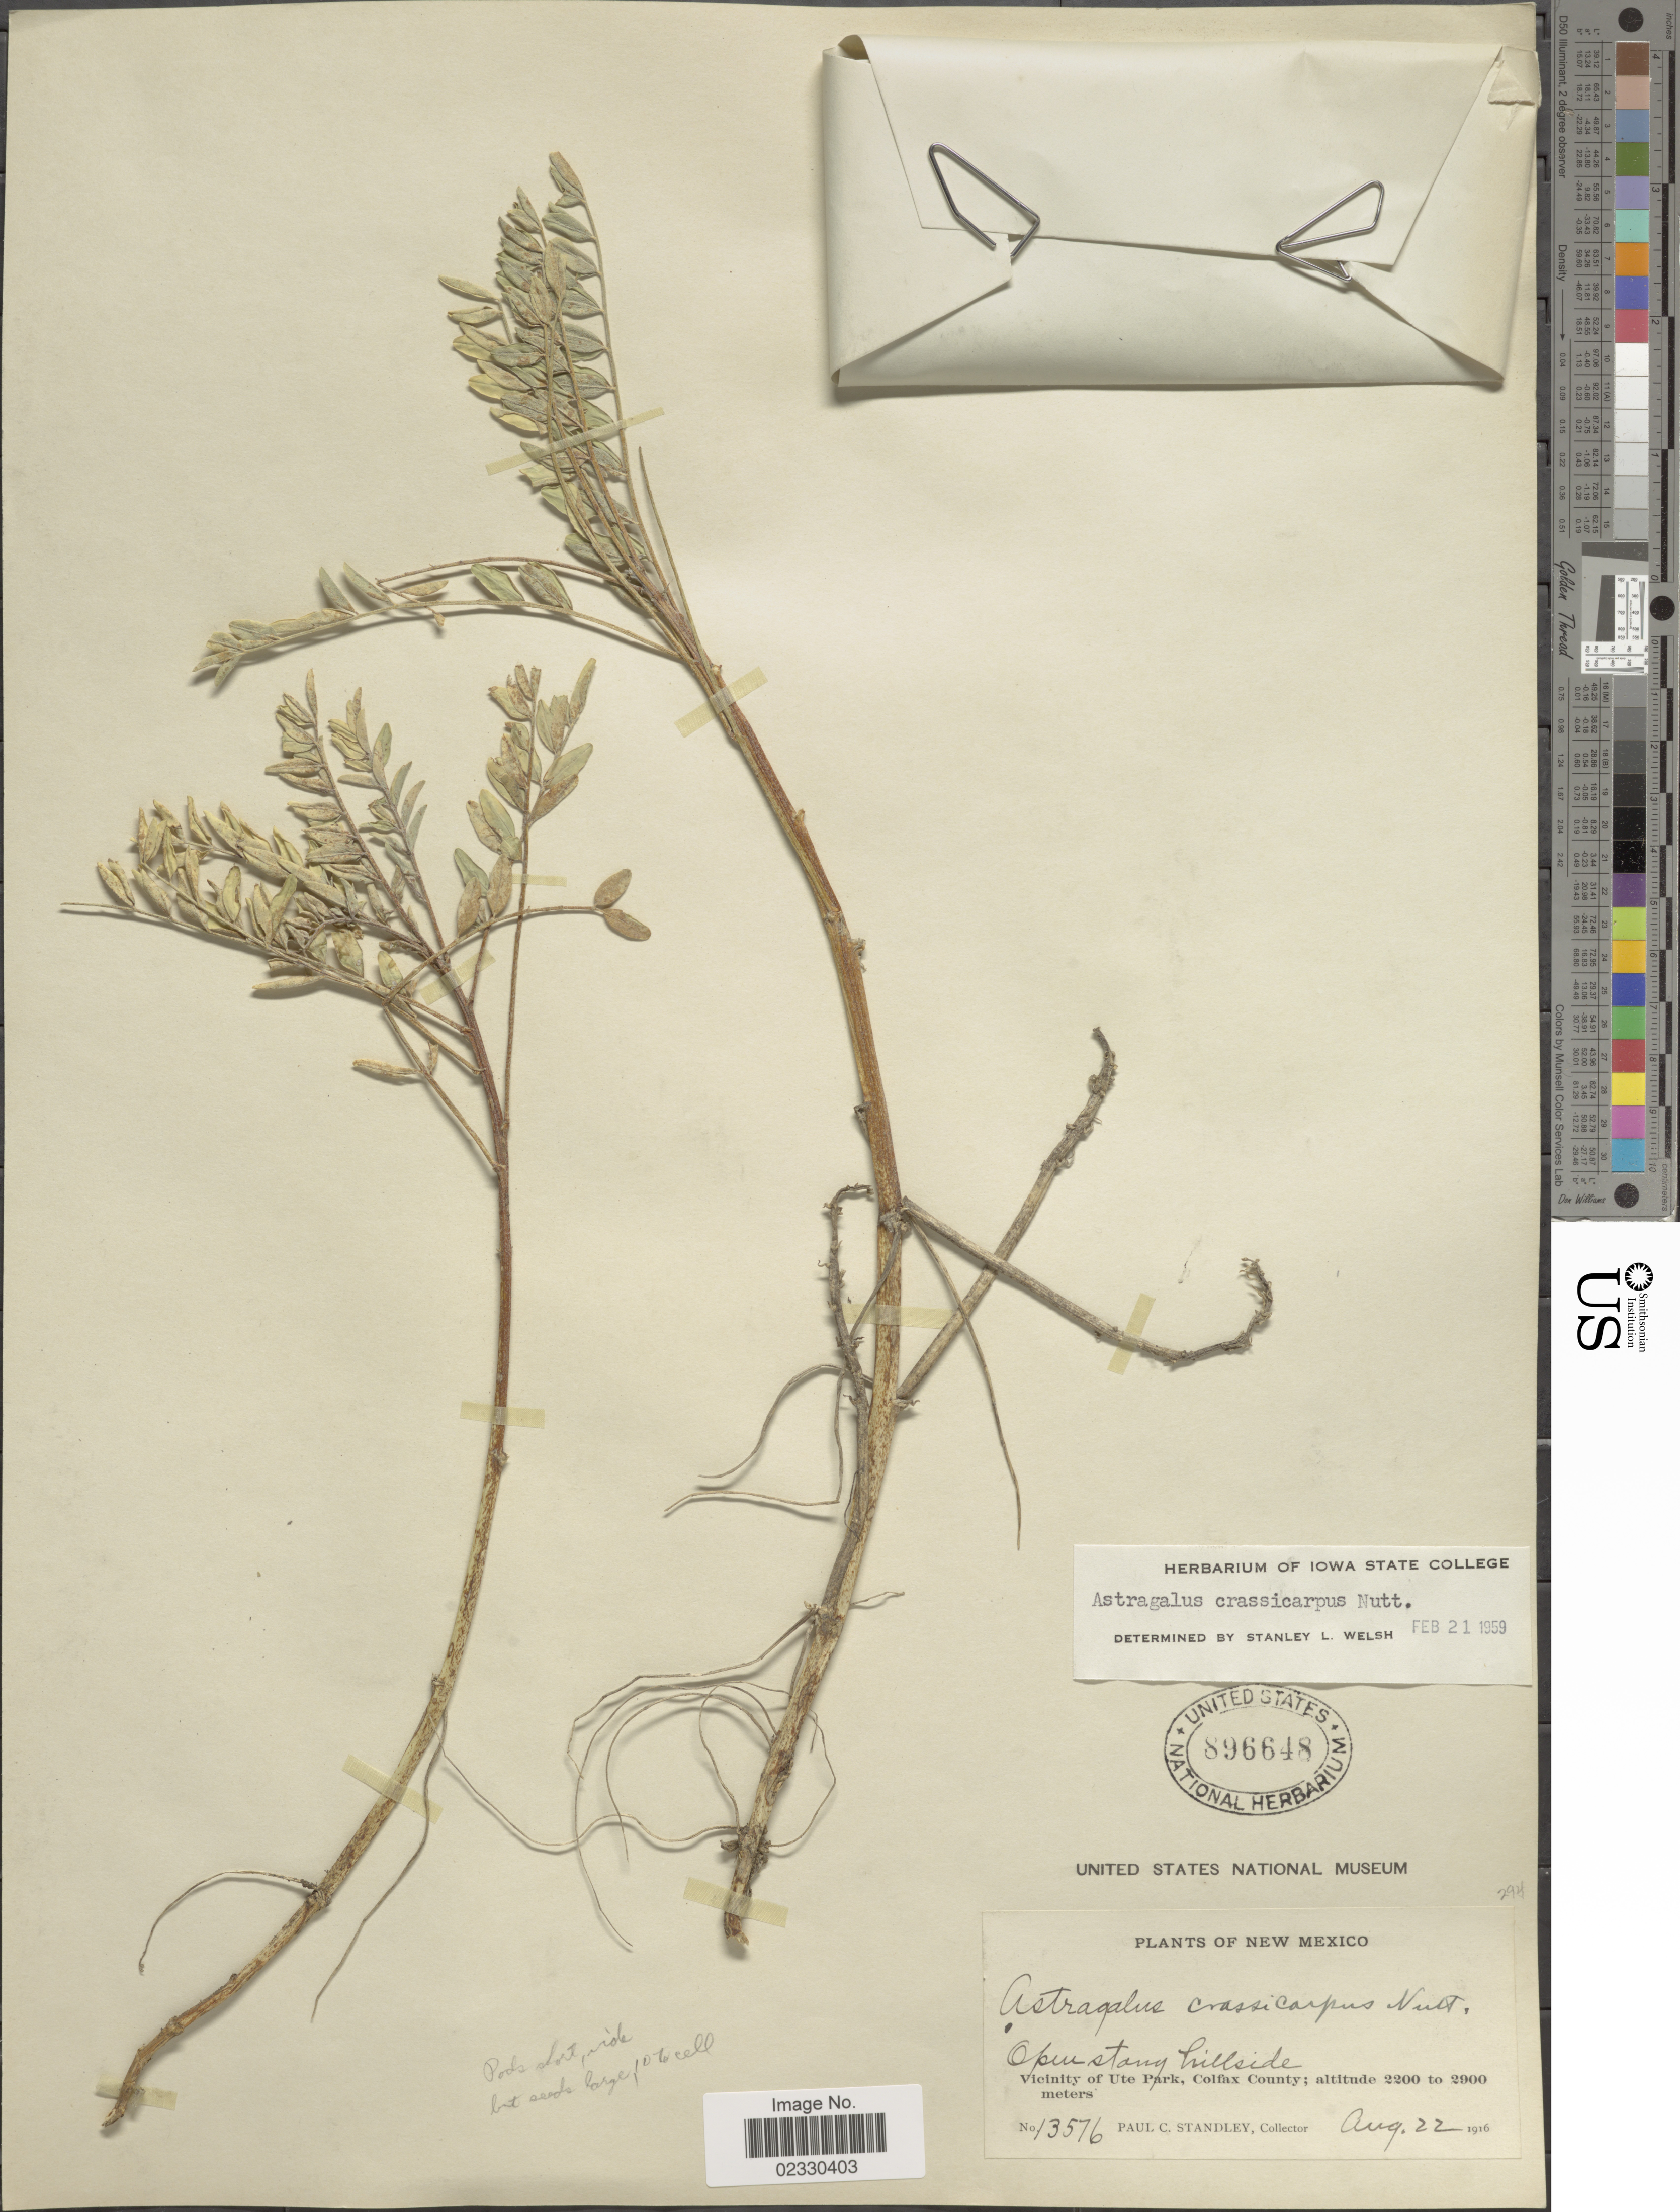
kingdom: Plantae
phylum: Tracheophyta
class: Magnoliopsida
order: Fabales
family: Fabaceae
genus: Astragalus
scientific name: Astragalus crassicarpus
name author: Nutt.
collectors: P. C. Standley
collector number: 13576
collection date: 1916-08-22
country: United States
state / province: New Mexico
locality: Open stony hillside, vicinity of Ute Park, Colfax County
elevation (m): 2200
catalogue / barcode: US 896648